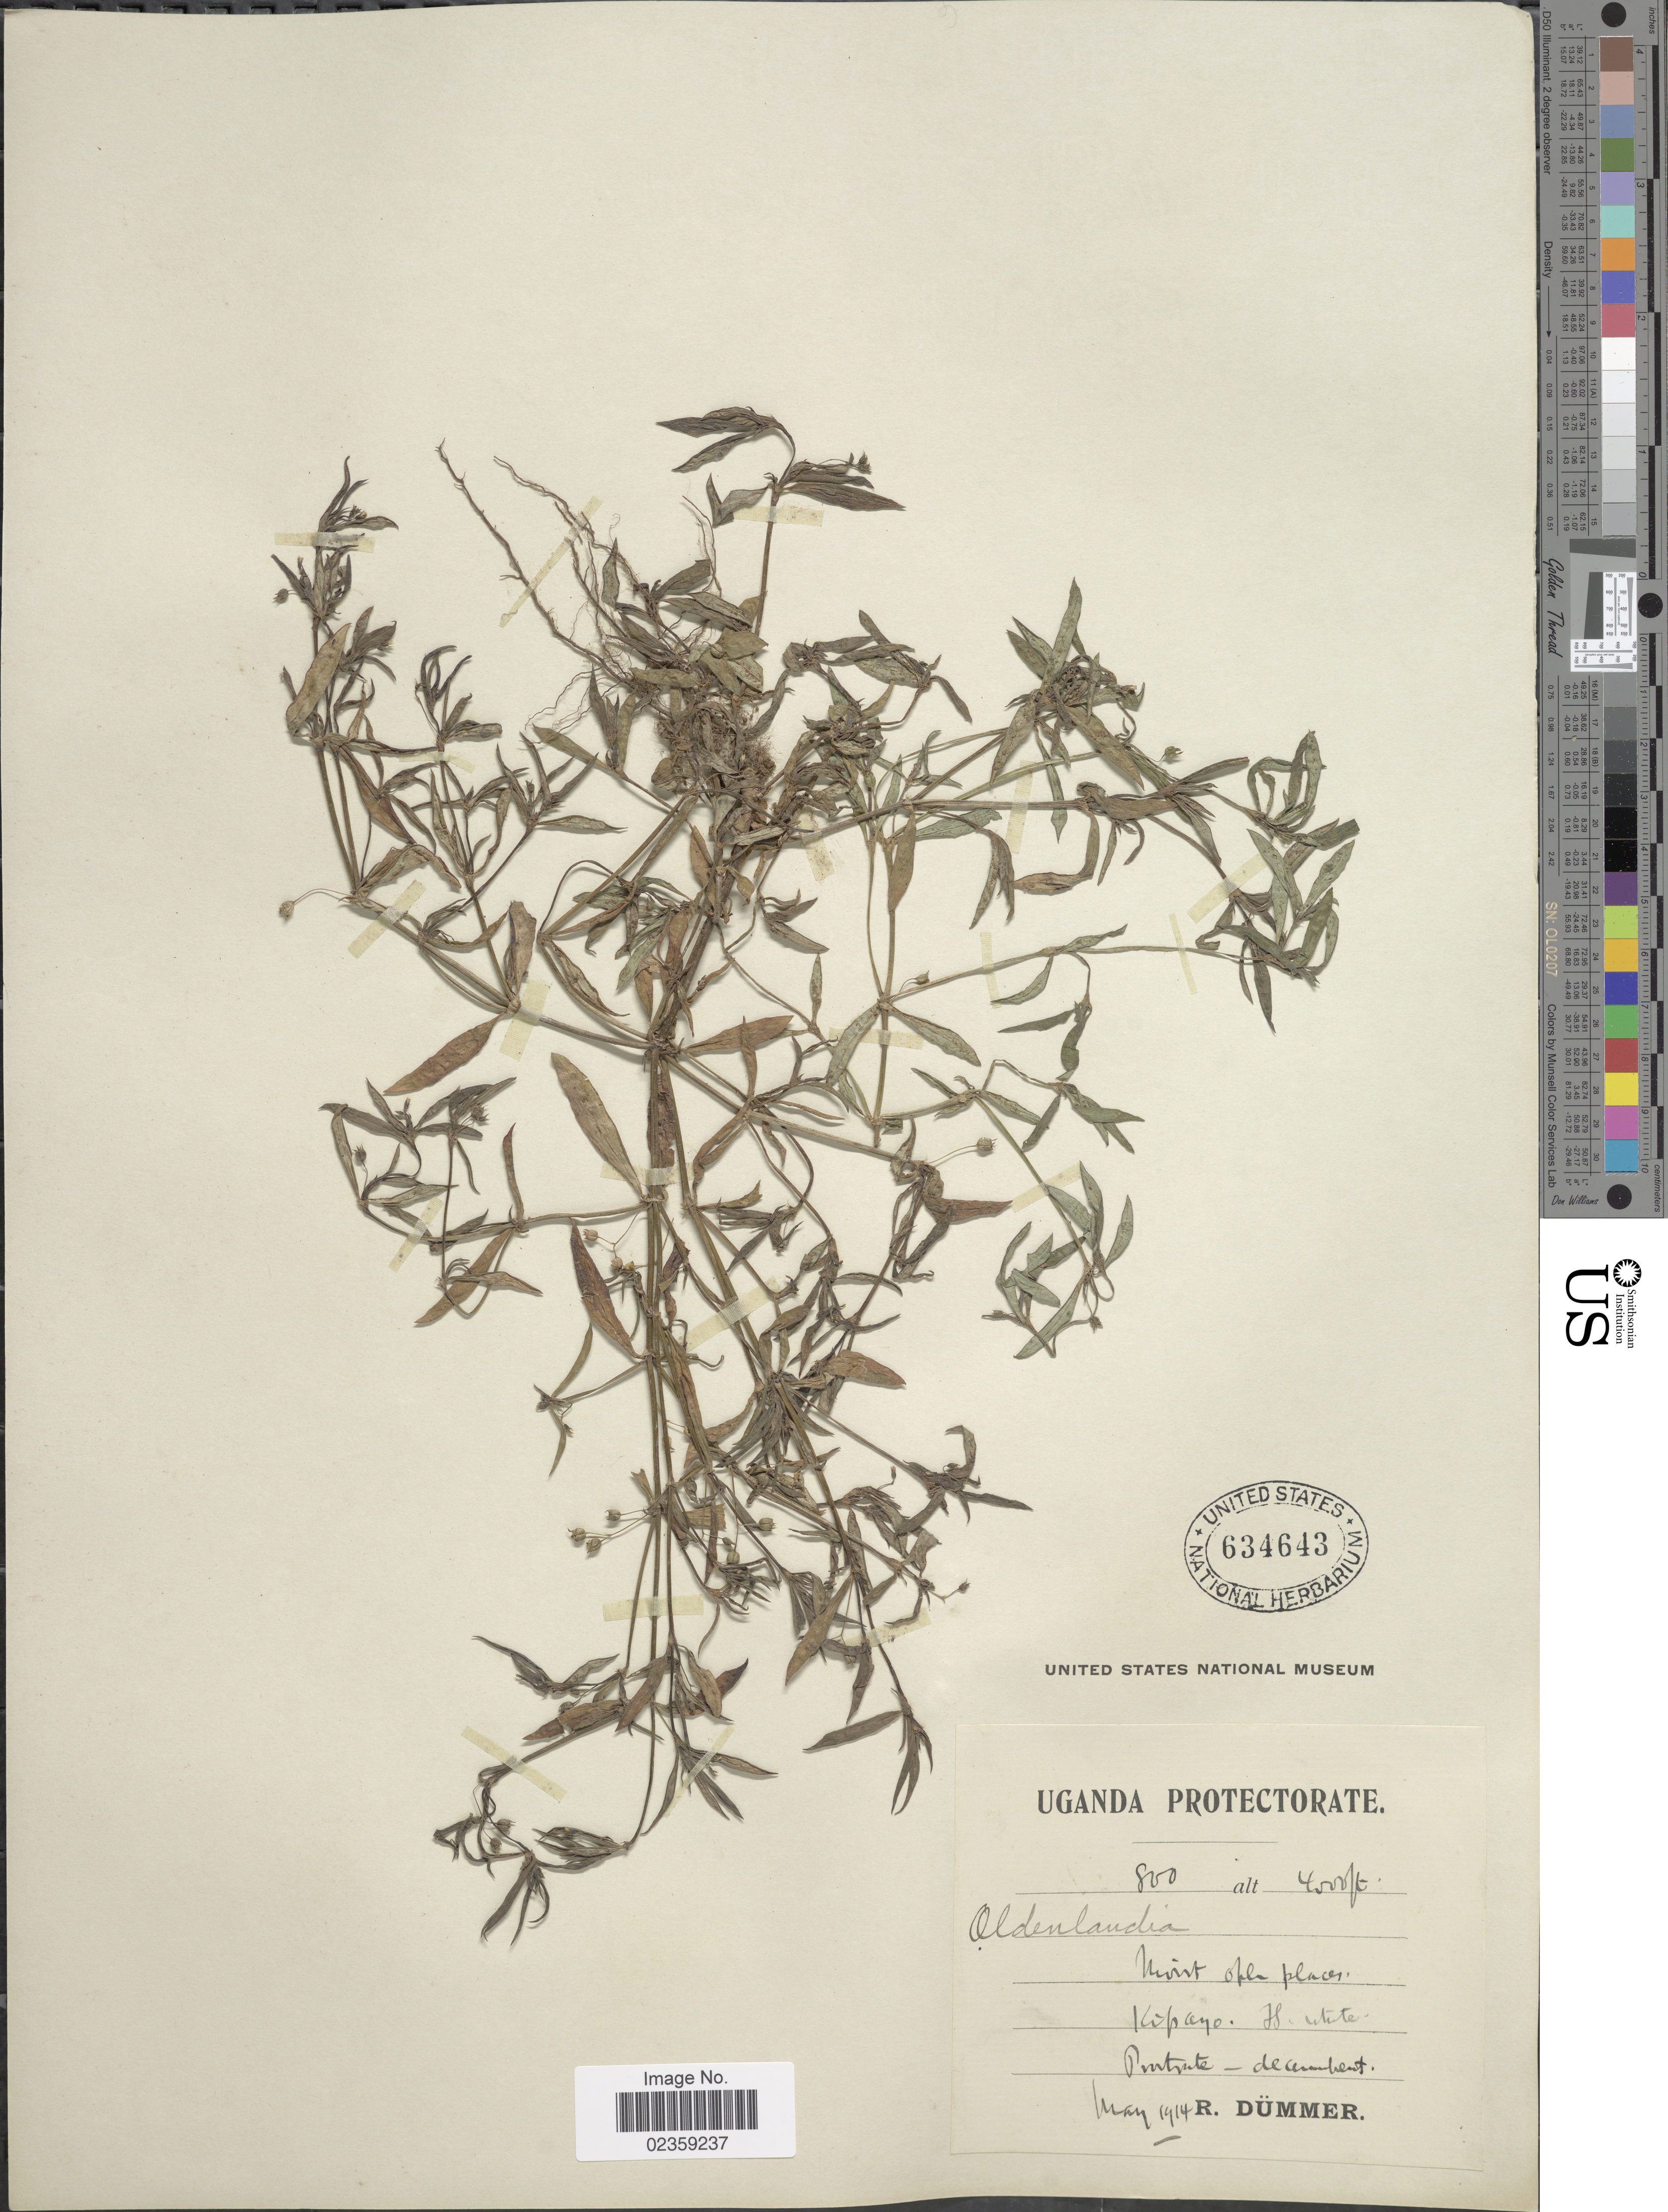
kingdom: Plantae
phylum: Tracheophyta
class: Magnoliopsida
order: Gentianales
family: Rubiaceae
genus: Oldenlandia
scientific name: Oldenlandia sp.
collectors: R. A. Dümmer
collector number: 800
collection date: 1914-05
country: Uganda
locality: Uganda Protectorate. Kipayo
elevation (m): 1219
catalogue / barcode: US 634643